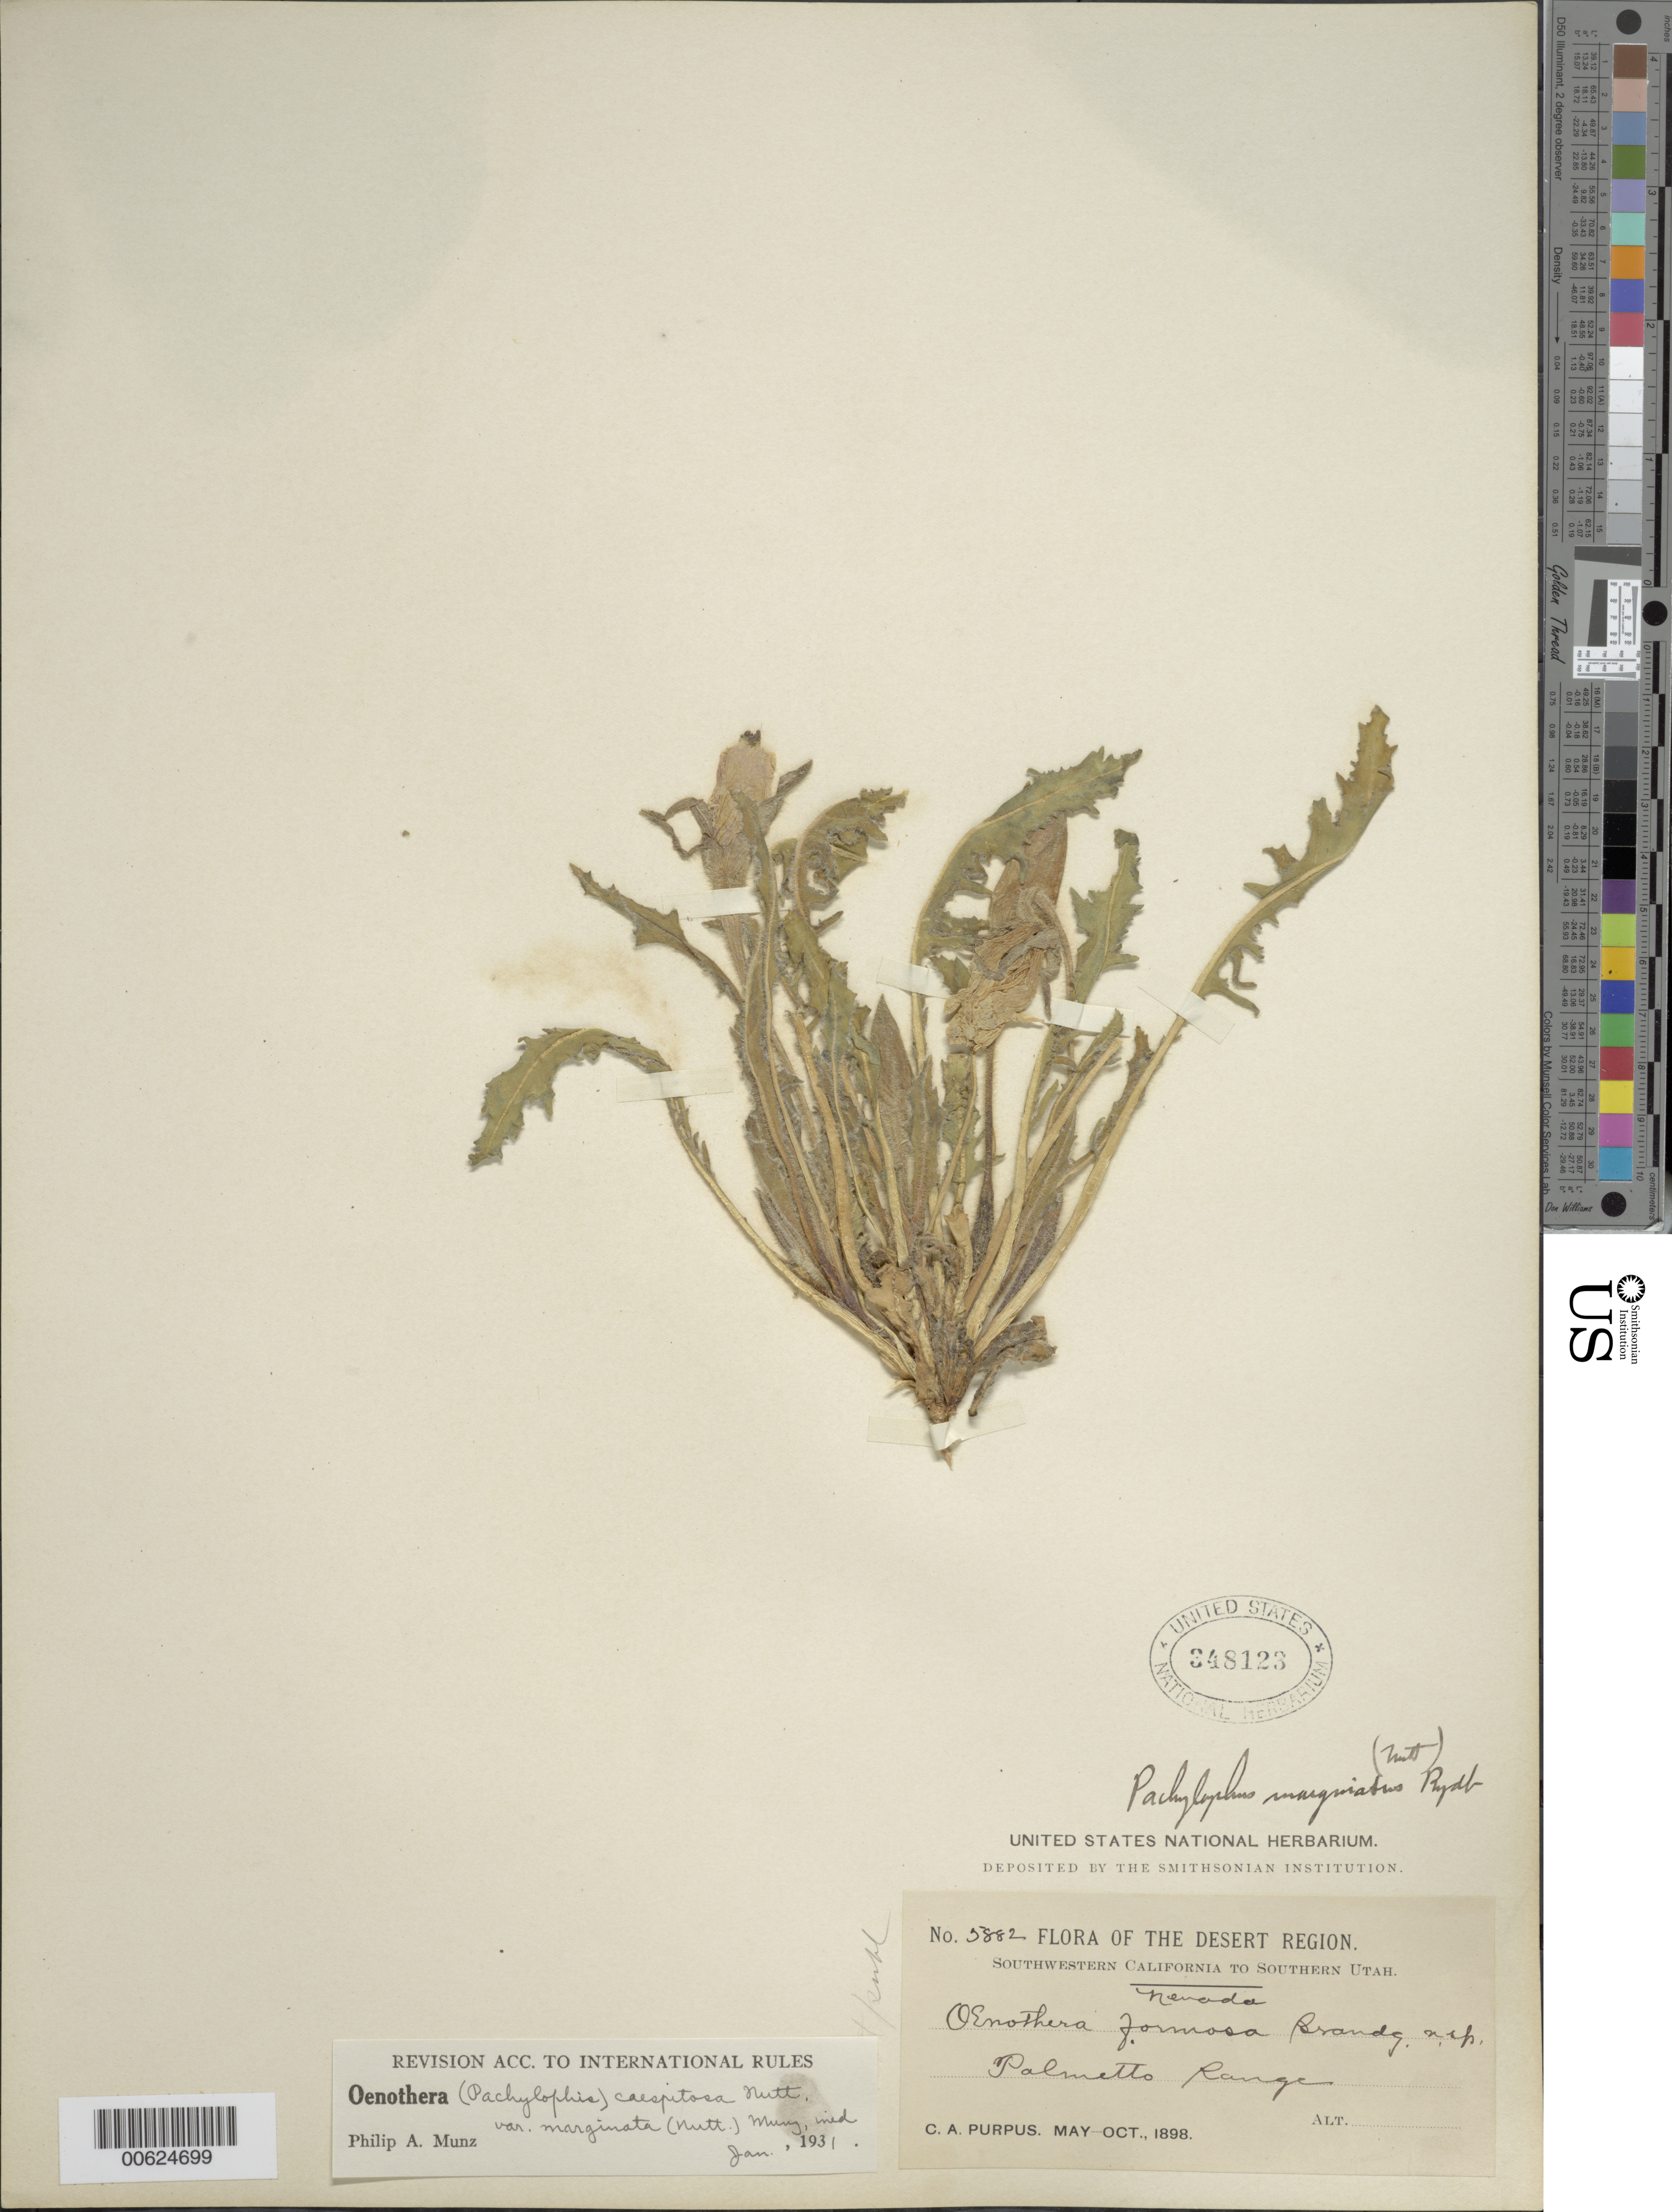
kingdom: Plantae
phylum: Tracheophyta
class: Magnoliopsida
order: Myrtales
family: Onagraceae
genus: Oenothera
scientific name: Oenothera cespitosa subsp. marginata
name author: (Nutt. ex Hook. & Arn.) Munz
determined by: Munz, Philip A.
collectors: C. A. Purpus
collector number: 5882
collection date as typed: May 1898 to -- Oct 1898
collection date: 1898-05/1898-10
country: United States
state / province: Nevada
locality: Palmetto Range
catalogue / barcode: US 348123